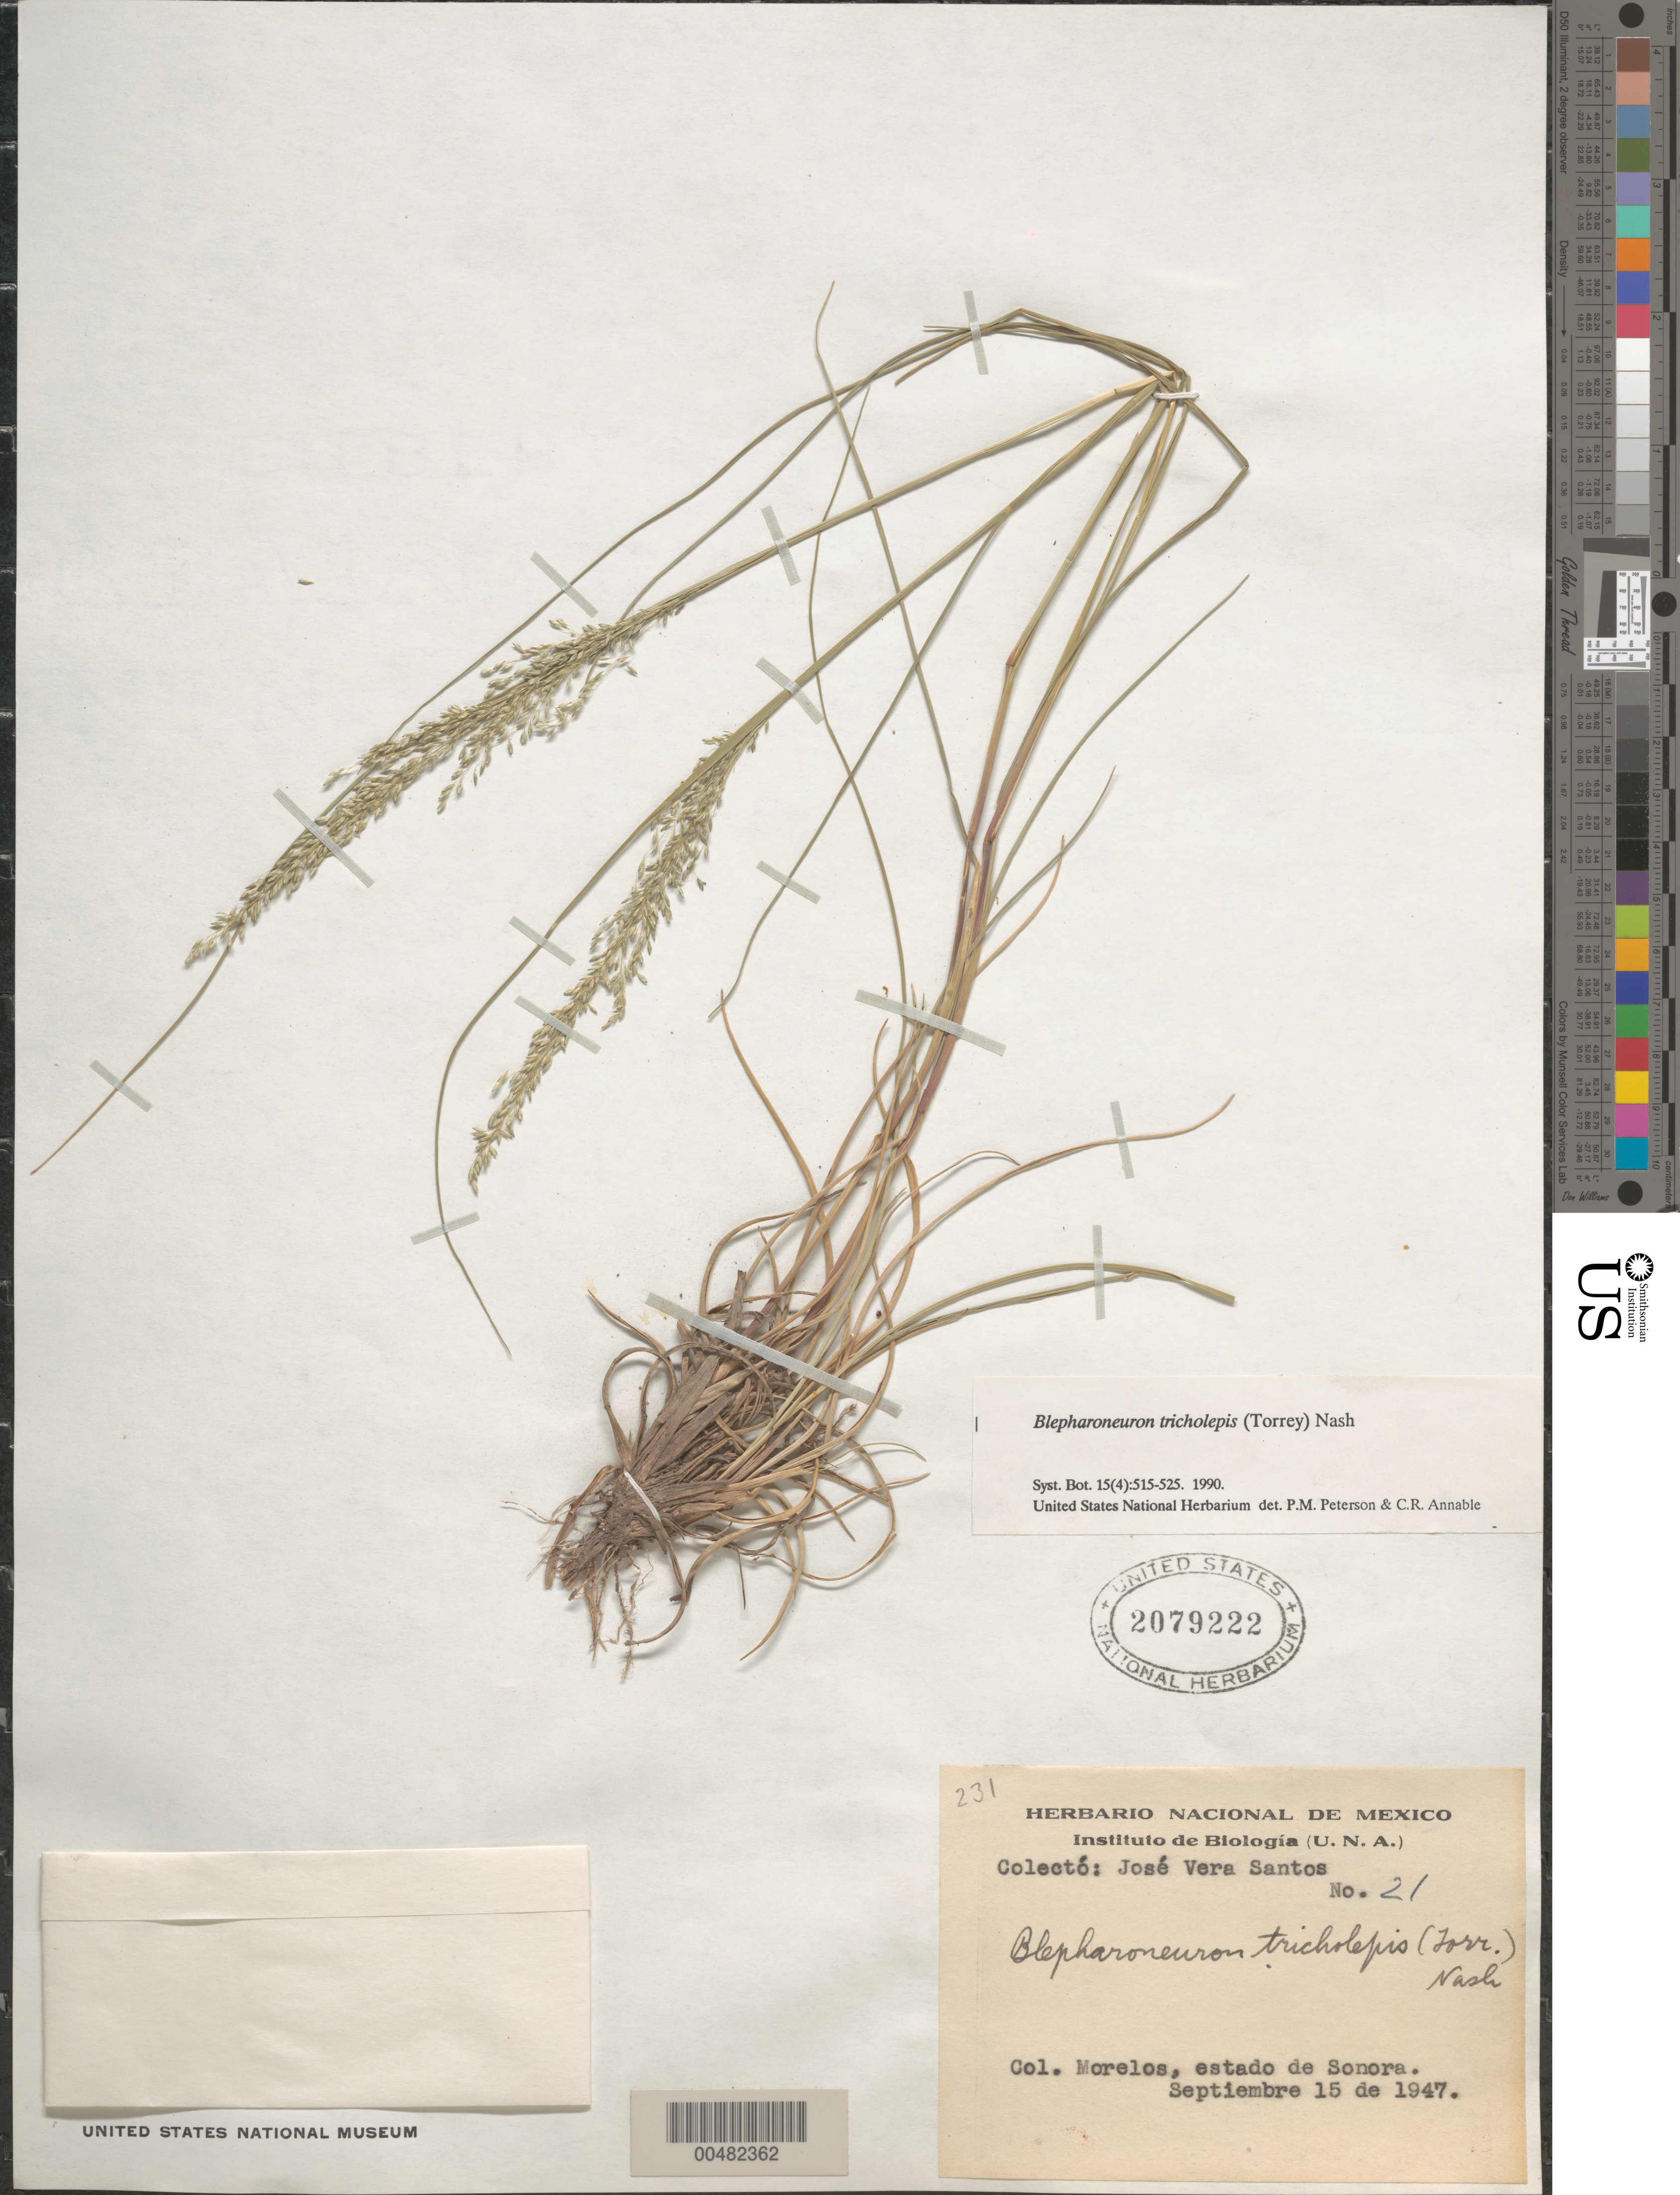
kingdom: Plantae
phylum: Tracheophyta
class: Liliopsida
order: Poales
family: Poaceae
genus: Blepharoneuron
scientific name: Blepharoneuron tricholepis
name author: (Torr.) Nash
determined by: Peterson, P. M.; Annable, C. R.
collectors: J. V. Santos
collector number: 21/231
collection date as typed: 15 Sep 1947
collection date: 1947-09-15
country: Mexico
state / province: Sonora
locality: Col. Morelos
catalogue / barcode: US 2079222